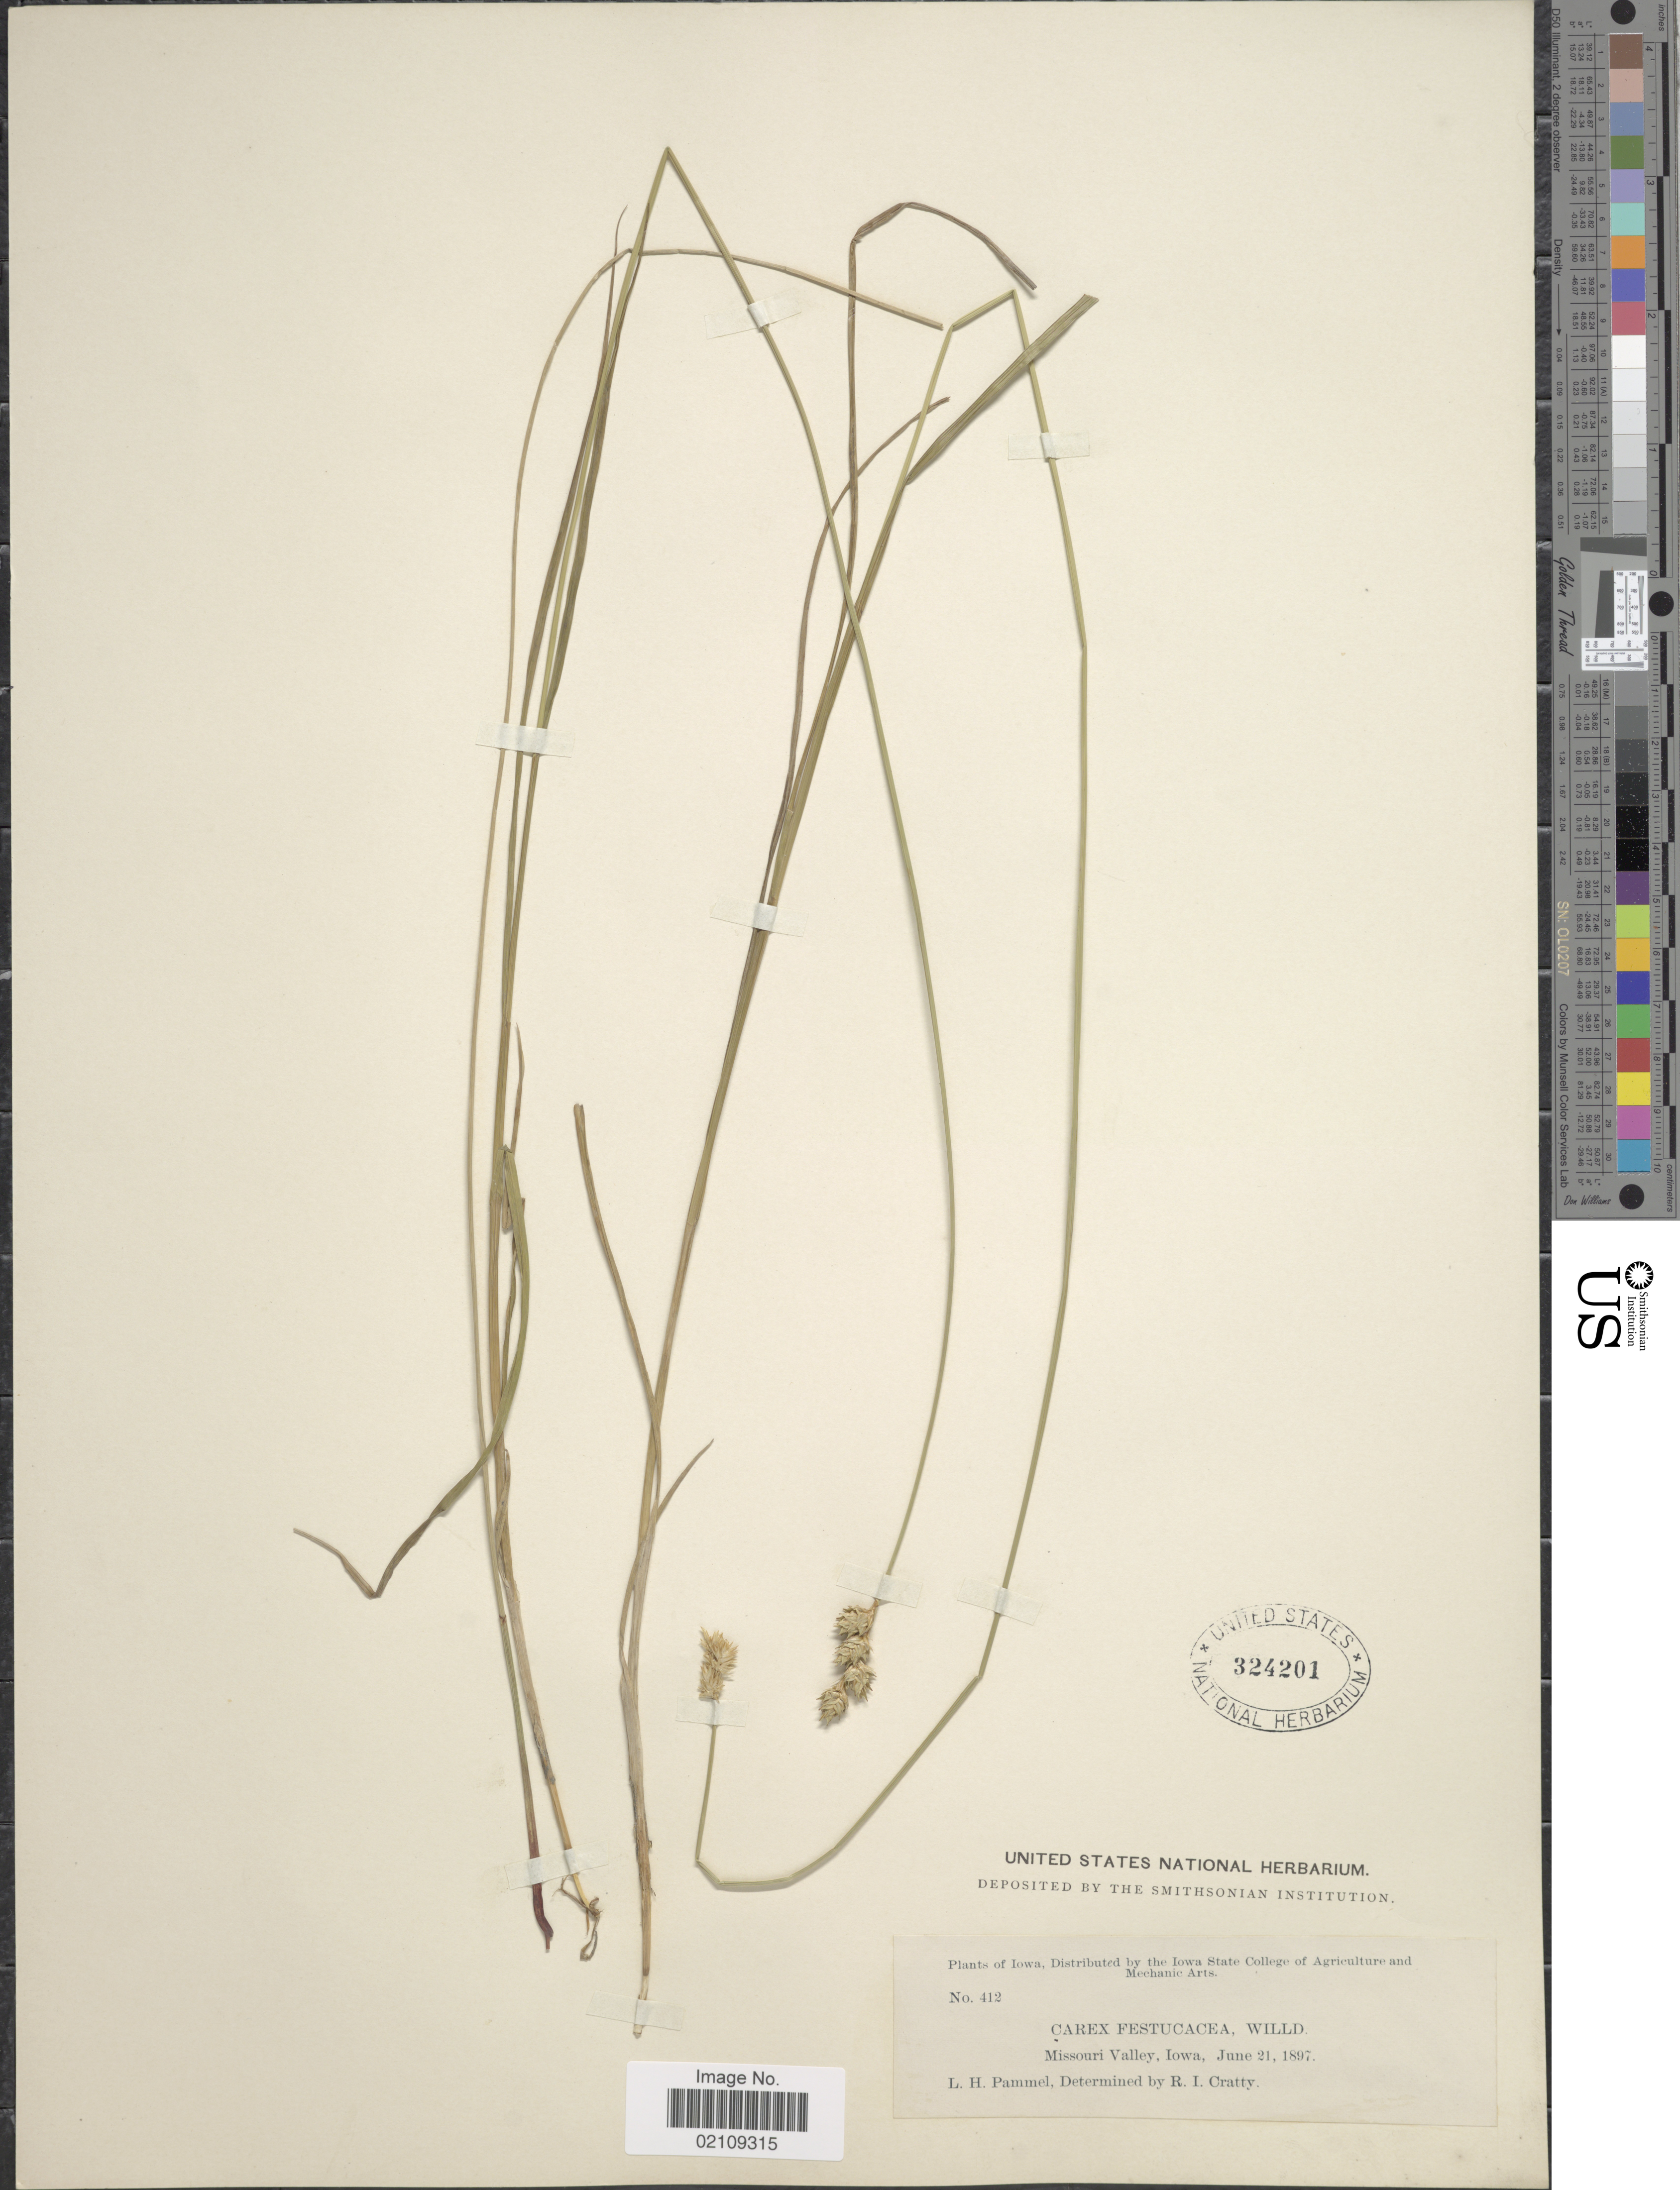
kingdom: Plantae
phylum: Tracheophyta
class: Liliopsida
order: Poales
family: Cyperaceae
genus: Carex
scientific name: Carex festucacea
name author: Willd.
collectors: L. Pammel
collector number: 412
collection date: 1897-06-21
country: United States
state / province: Iowa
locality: Missouri Valley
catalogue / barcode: US 324201